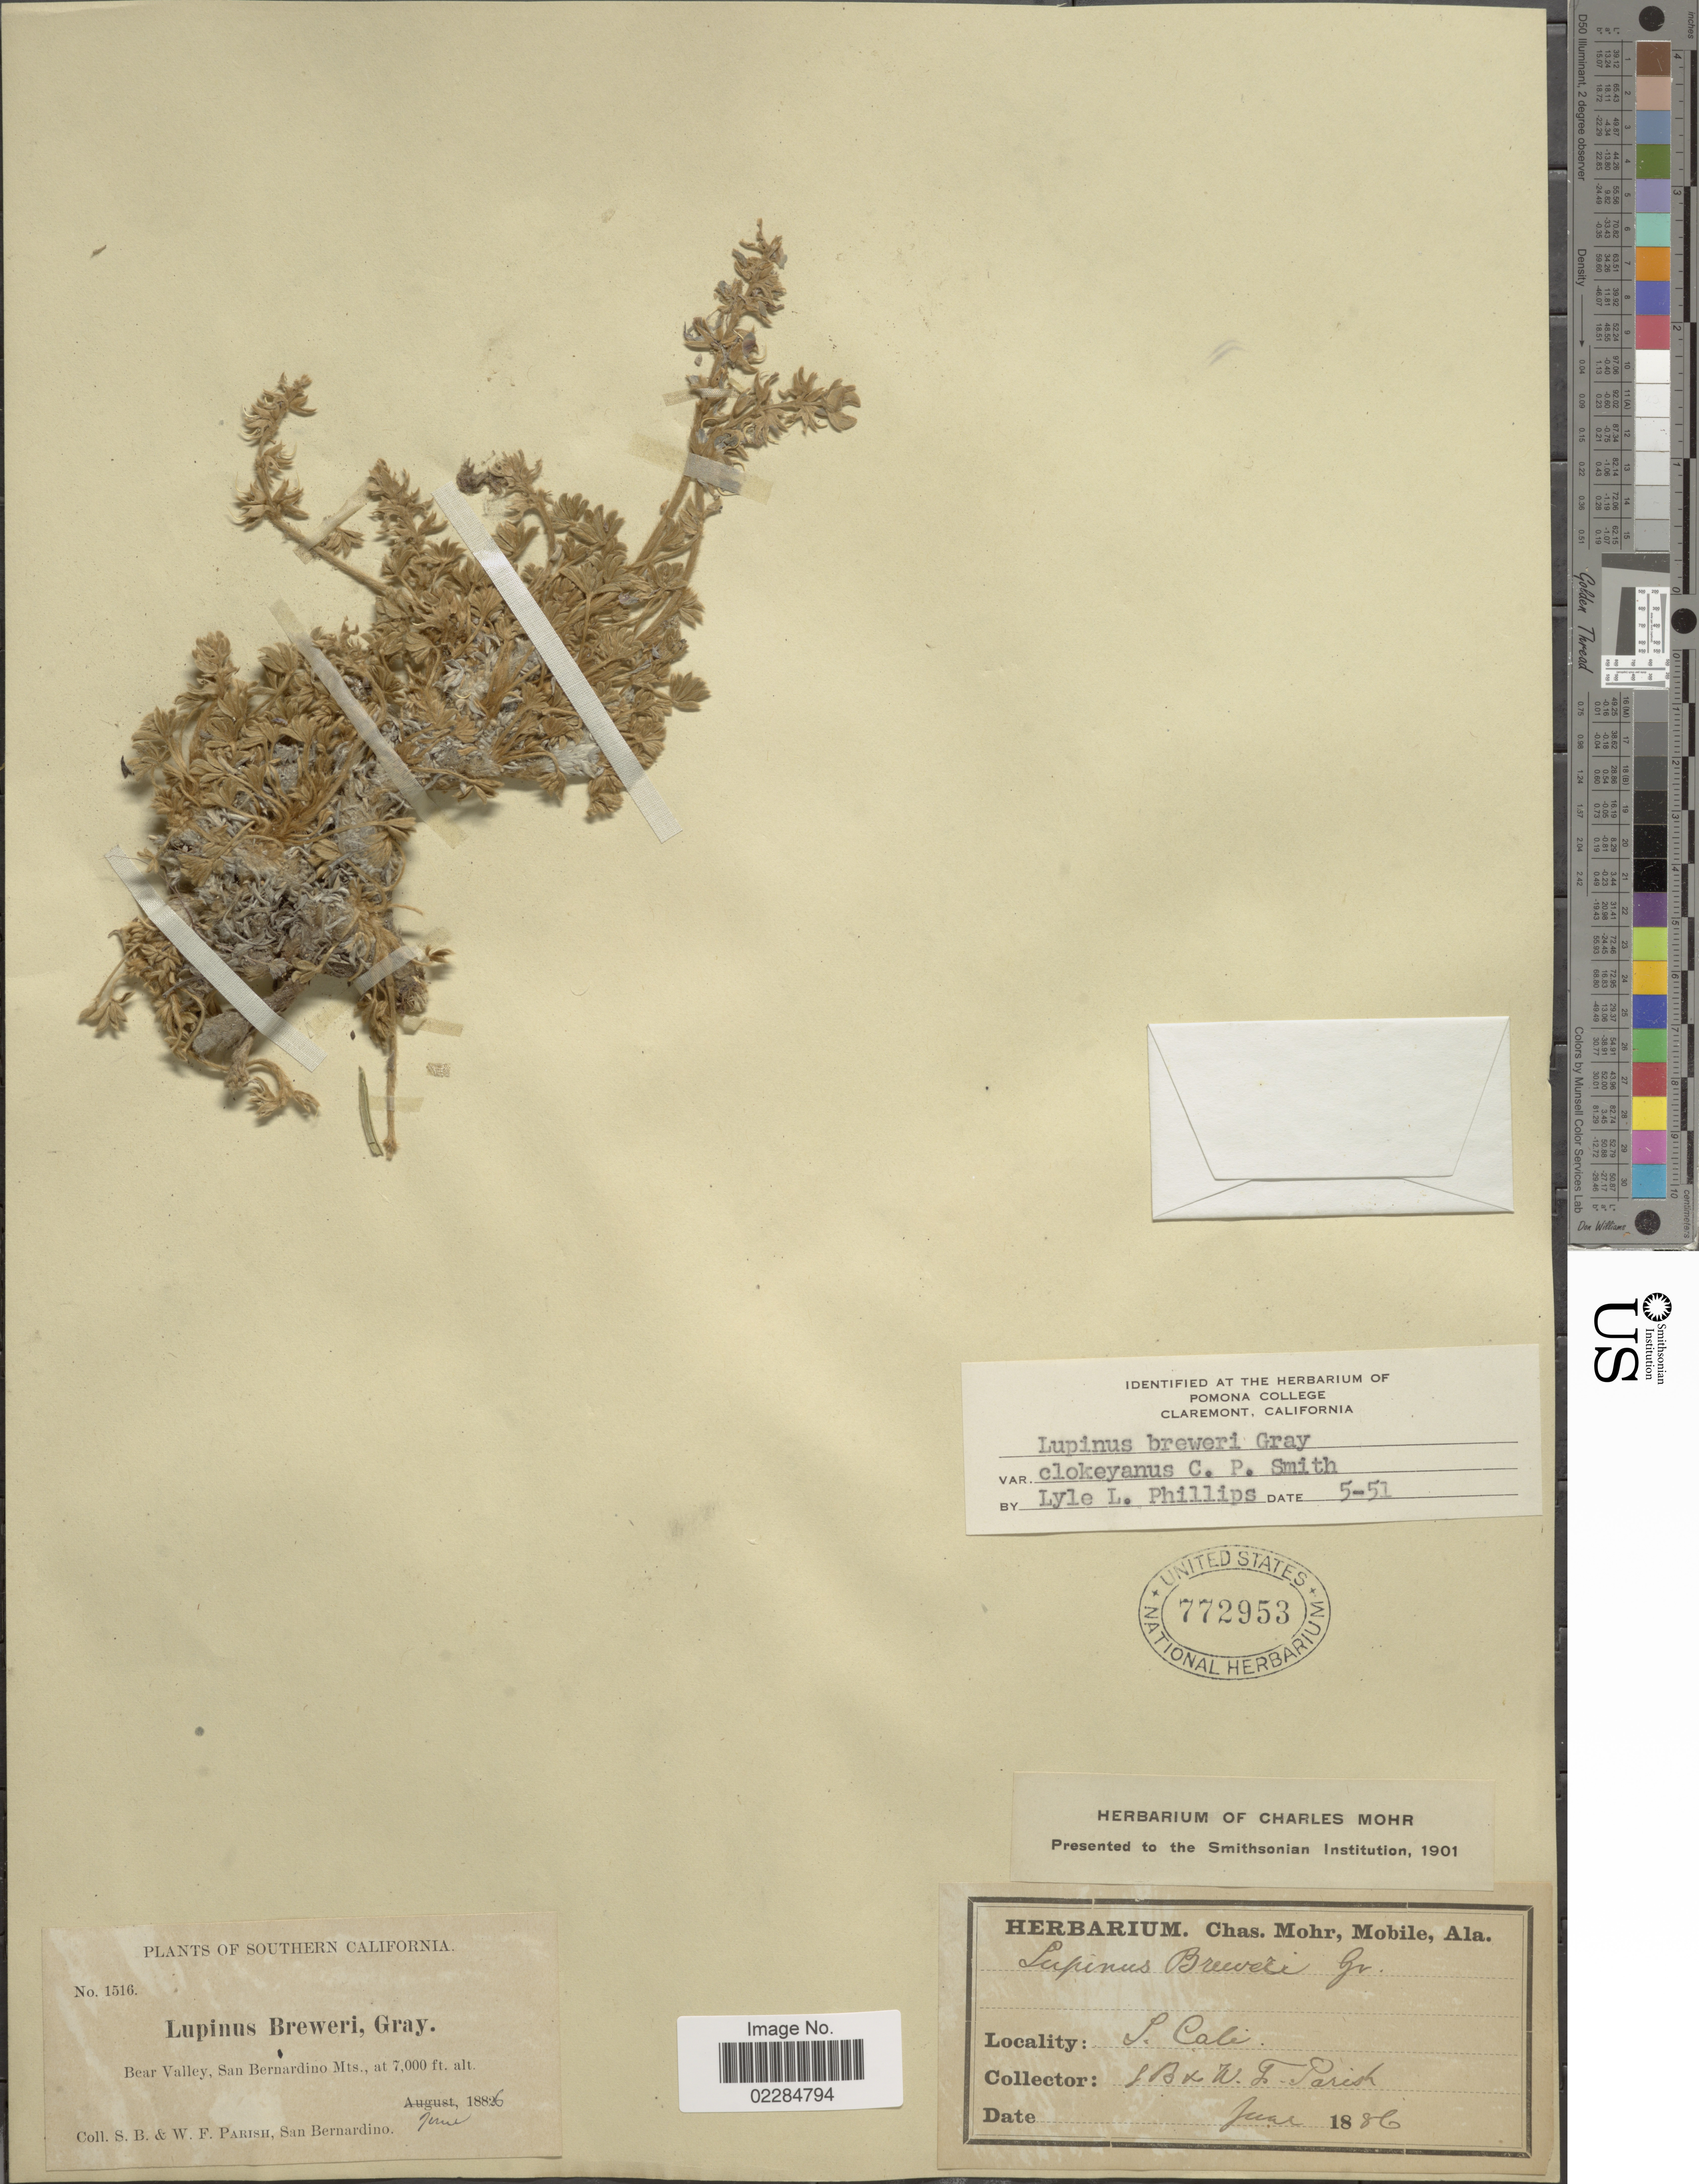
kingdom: Plantae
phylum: Tracheophyta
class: Magnoliopsida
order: Fabales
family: Fabaceae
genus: Lupinus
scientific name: Lupinus breweri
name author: A. Gray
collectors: S. B. Parish & W. F. Parish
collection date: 1886-06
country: United States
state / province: California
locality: S. Cali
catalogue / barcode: US 772953